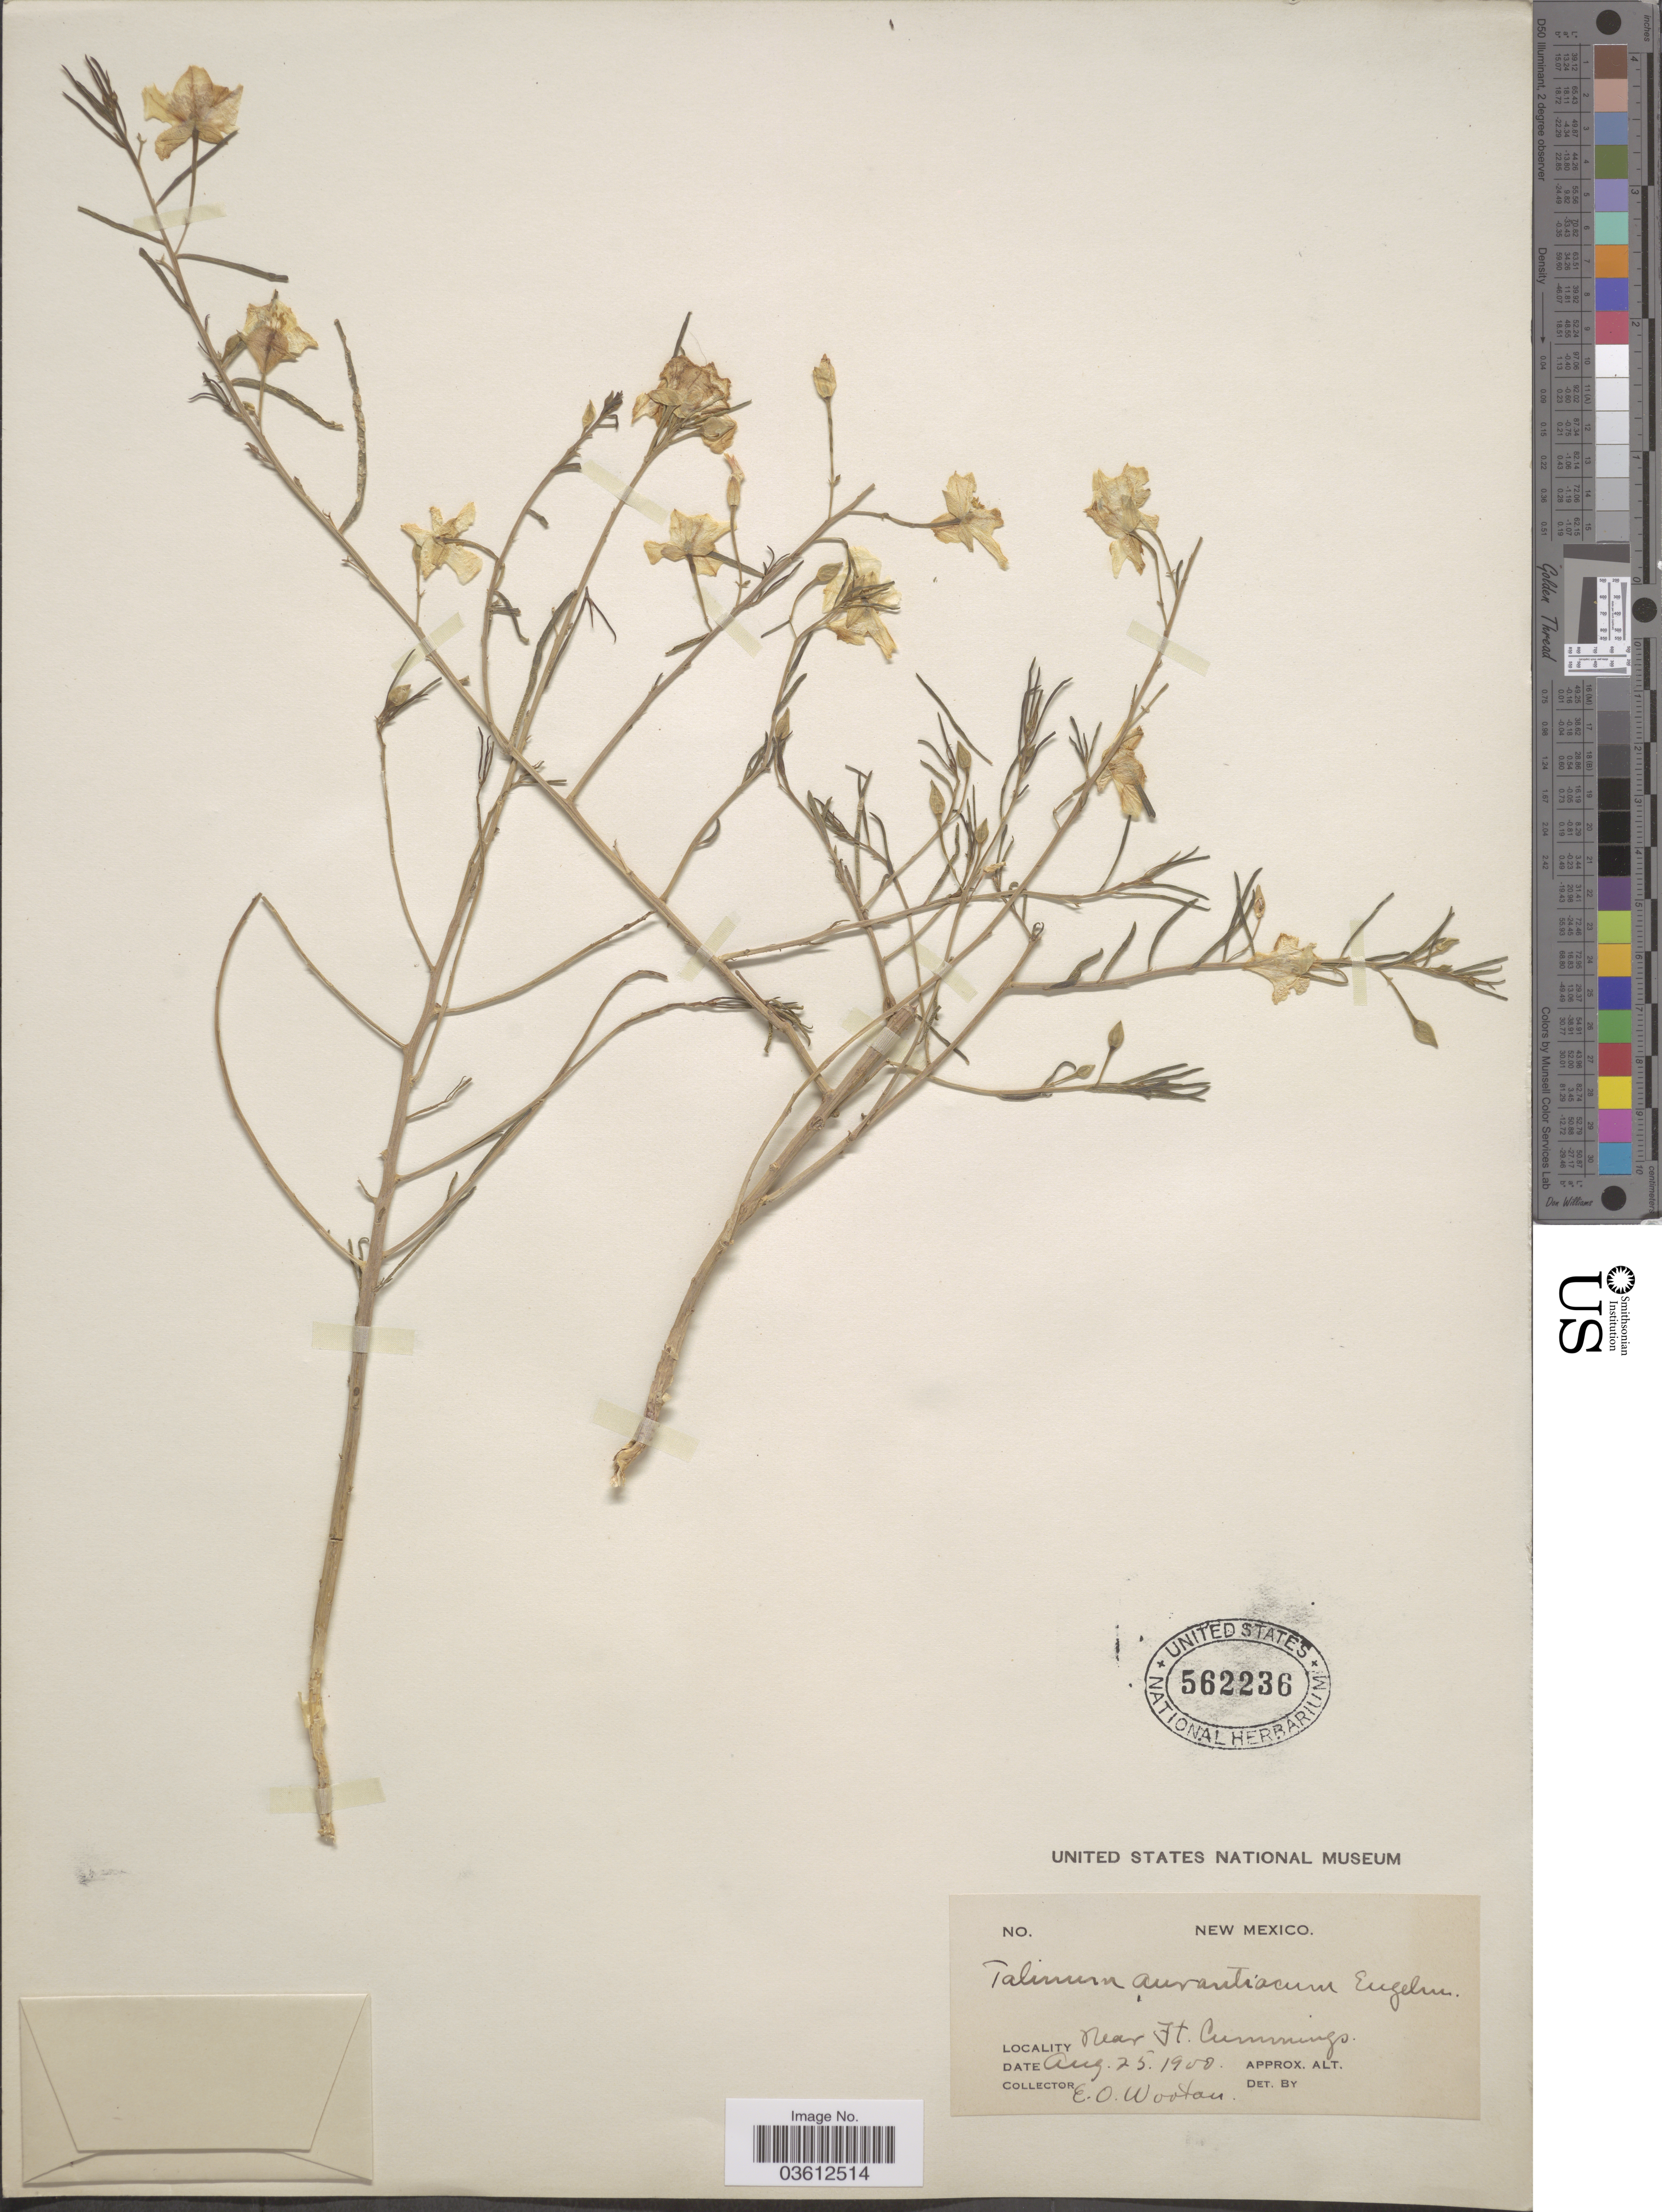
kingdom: Plantae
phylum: Tracheophyta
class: Magnoliopsida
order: Caryophyllales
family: Talinaceae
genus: Talinum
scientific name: Talinum aurantiacum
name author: Engelm. in A. Gray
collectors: E. O. Wooton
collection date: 1900-08-25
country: United States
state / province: New Mexico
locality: Near Ft. Cummings.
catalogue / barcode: US 562236